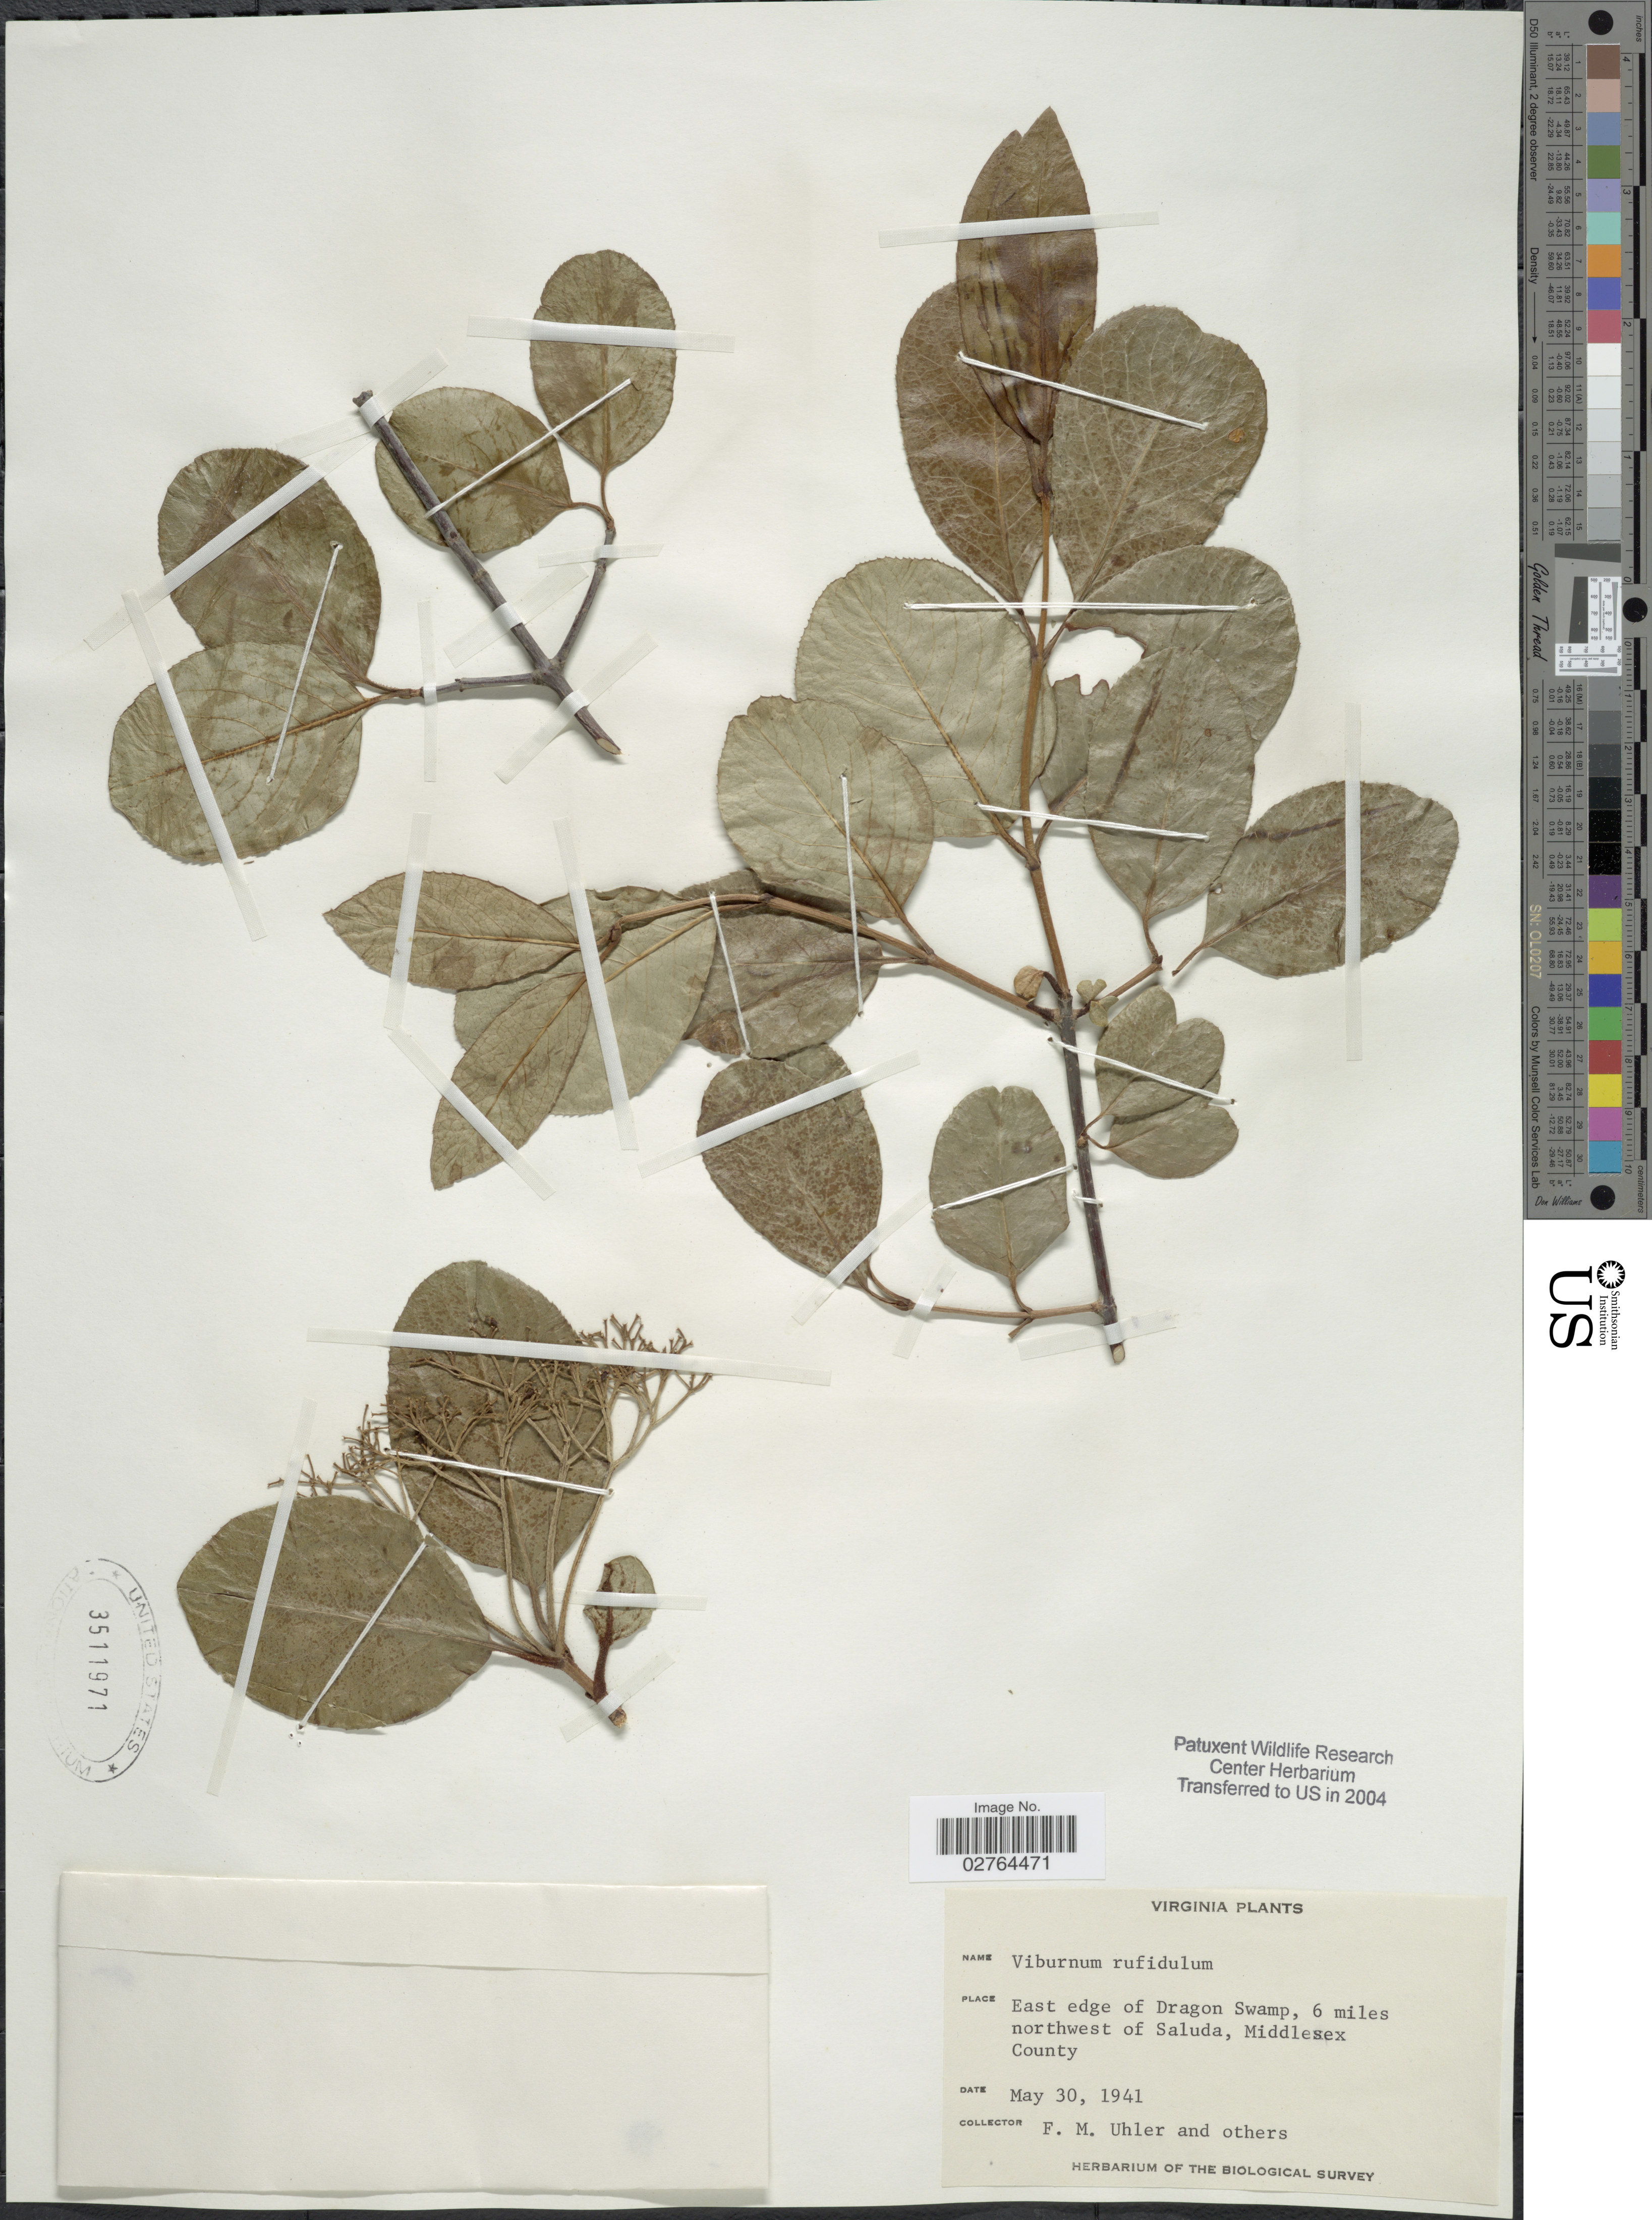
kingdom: Plantae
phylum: Tracheophyta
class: Magnoliopsida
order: Dipsacales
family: Viburnaceae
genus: Viburnum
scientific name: Viburnum rufidulum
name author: Raf.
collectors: F. M. Uhler & et al.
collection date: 1941-05-30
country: United States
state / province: Virginia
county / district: Middlesex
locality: East edge of Dragon Swamp, 6 miles northwest of Saluda, Middlesex County.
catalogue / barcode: US 3511971